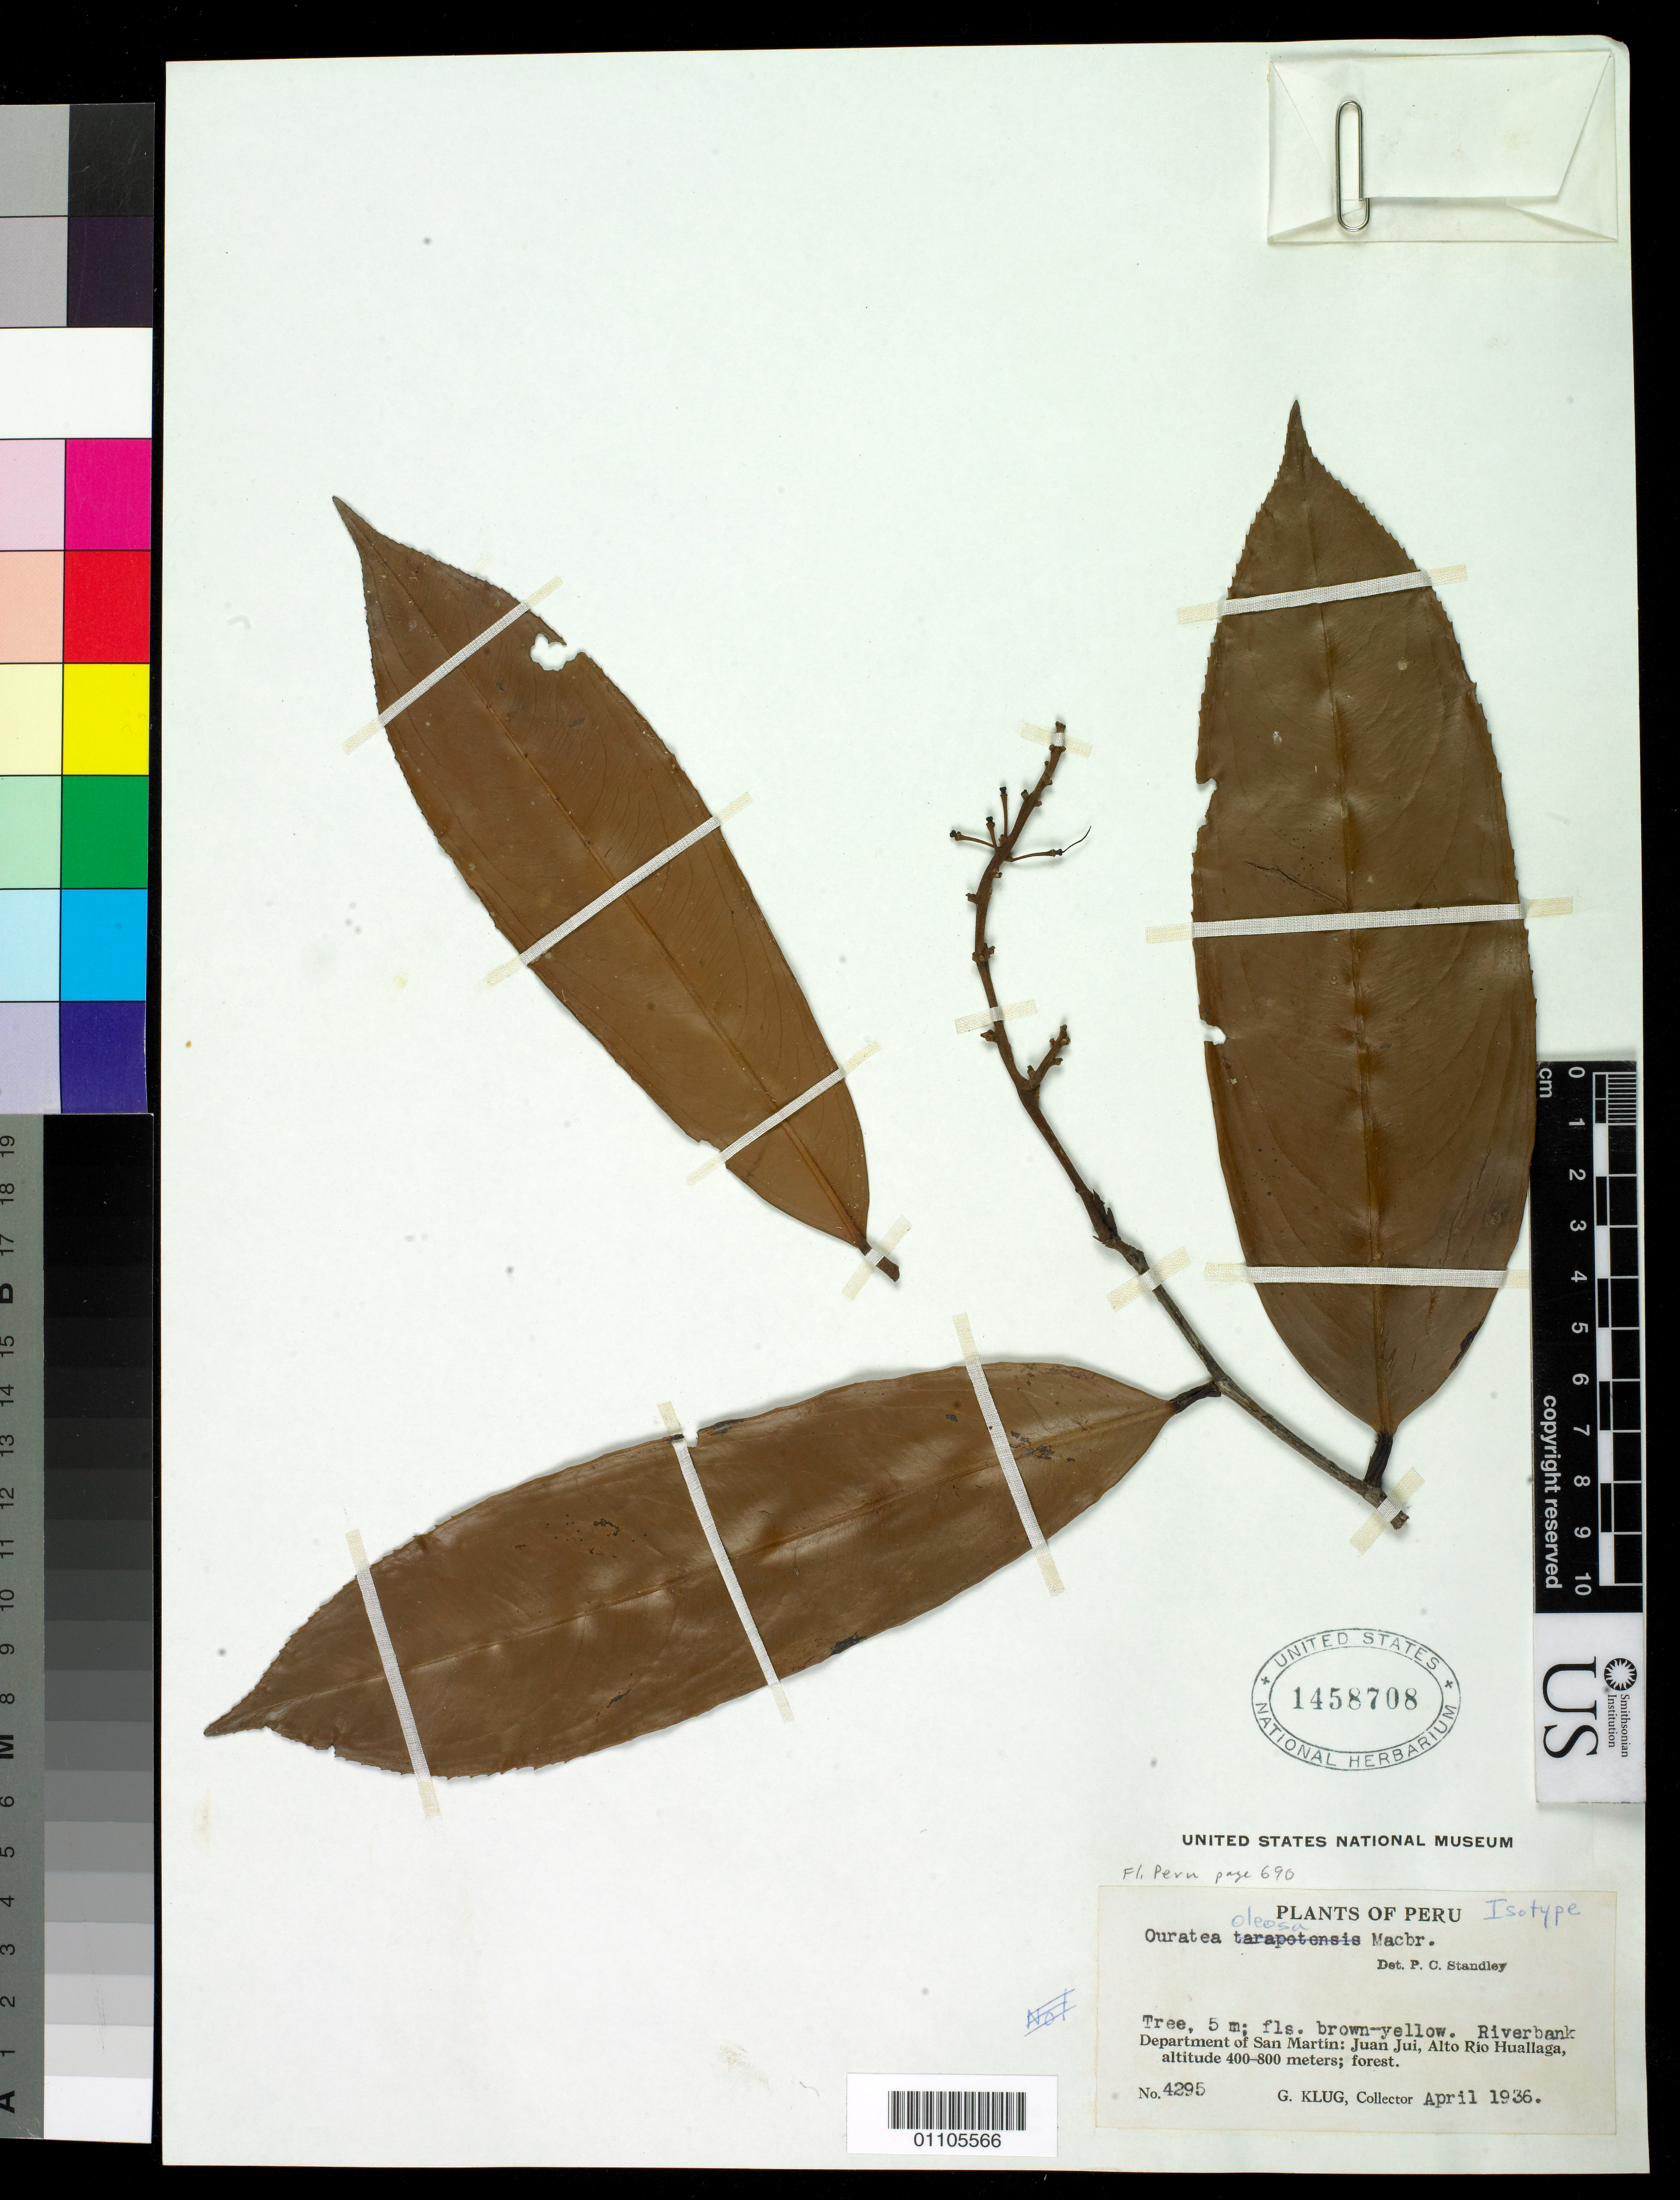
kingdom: Plantae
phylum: Tracheophyta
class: Magnoliopsida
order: Malpighiales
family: Ochnaceae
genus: Ouratea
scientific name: Ouratea oleosa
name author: J.F. Macbr.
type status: Isotype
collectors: G. Klug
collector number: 4295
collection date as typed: Apr 1936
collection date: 1936-04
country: Peru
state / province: San Martín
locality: Juan Jui, Alto Rio Huallaga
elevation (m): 400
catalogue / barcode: US 1458708